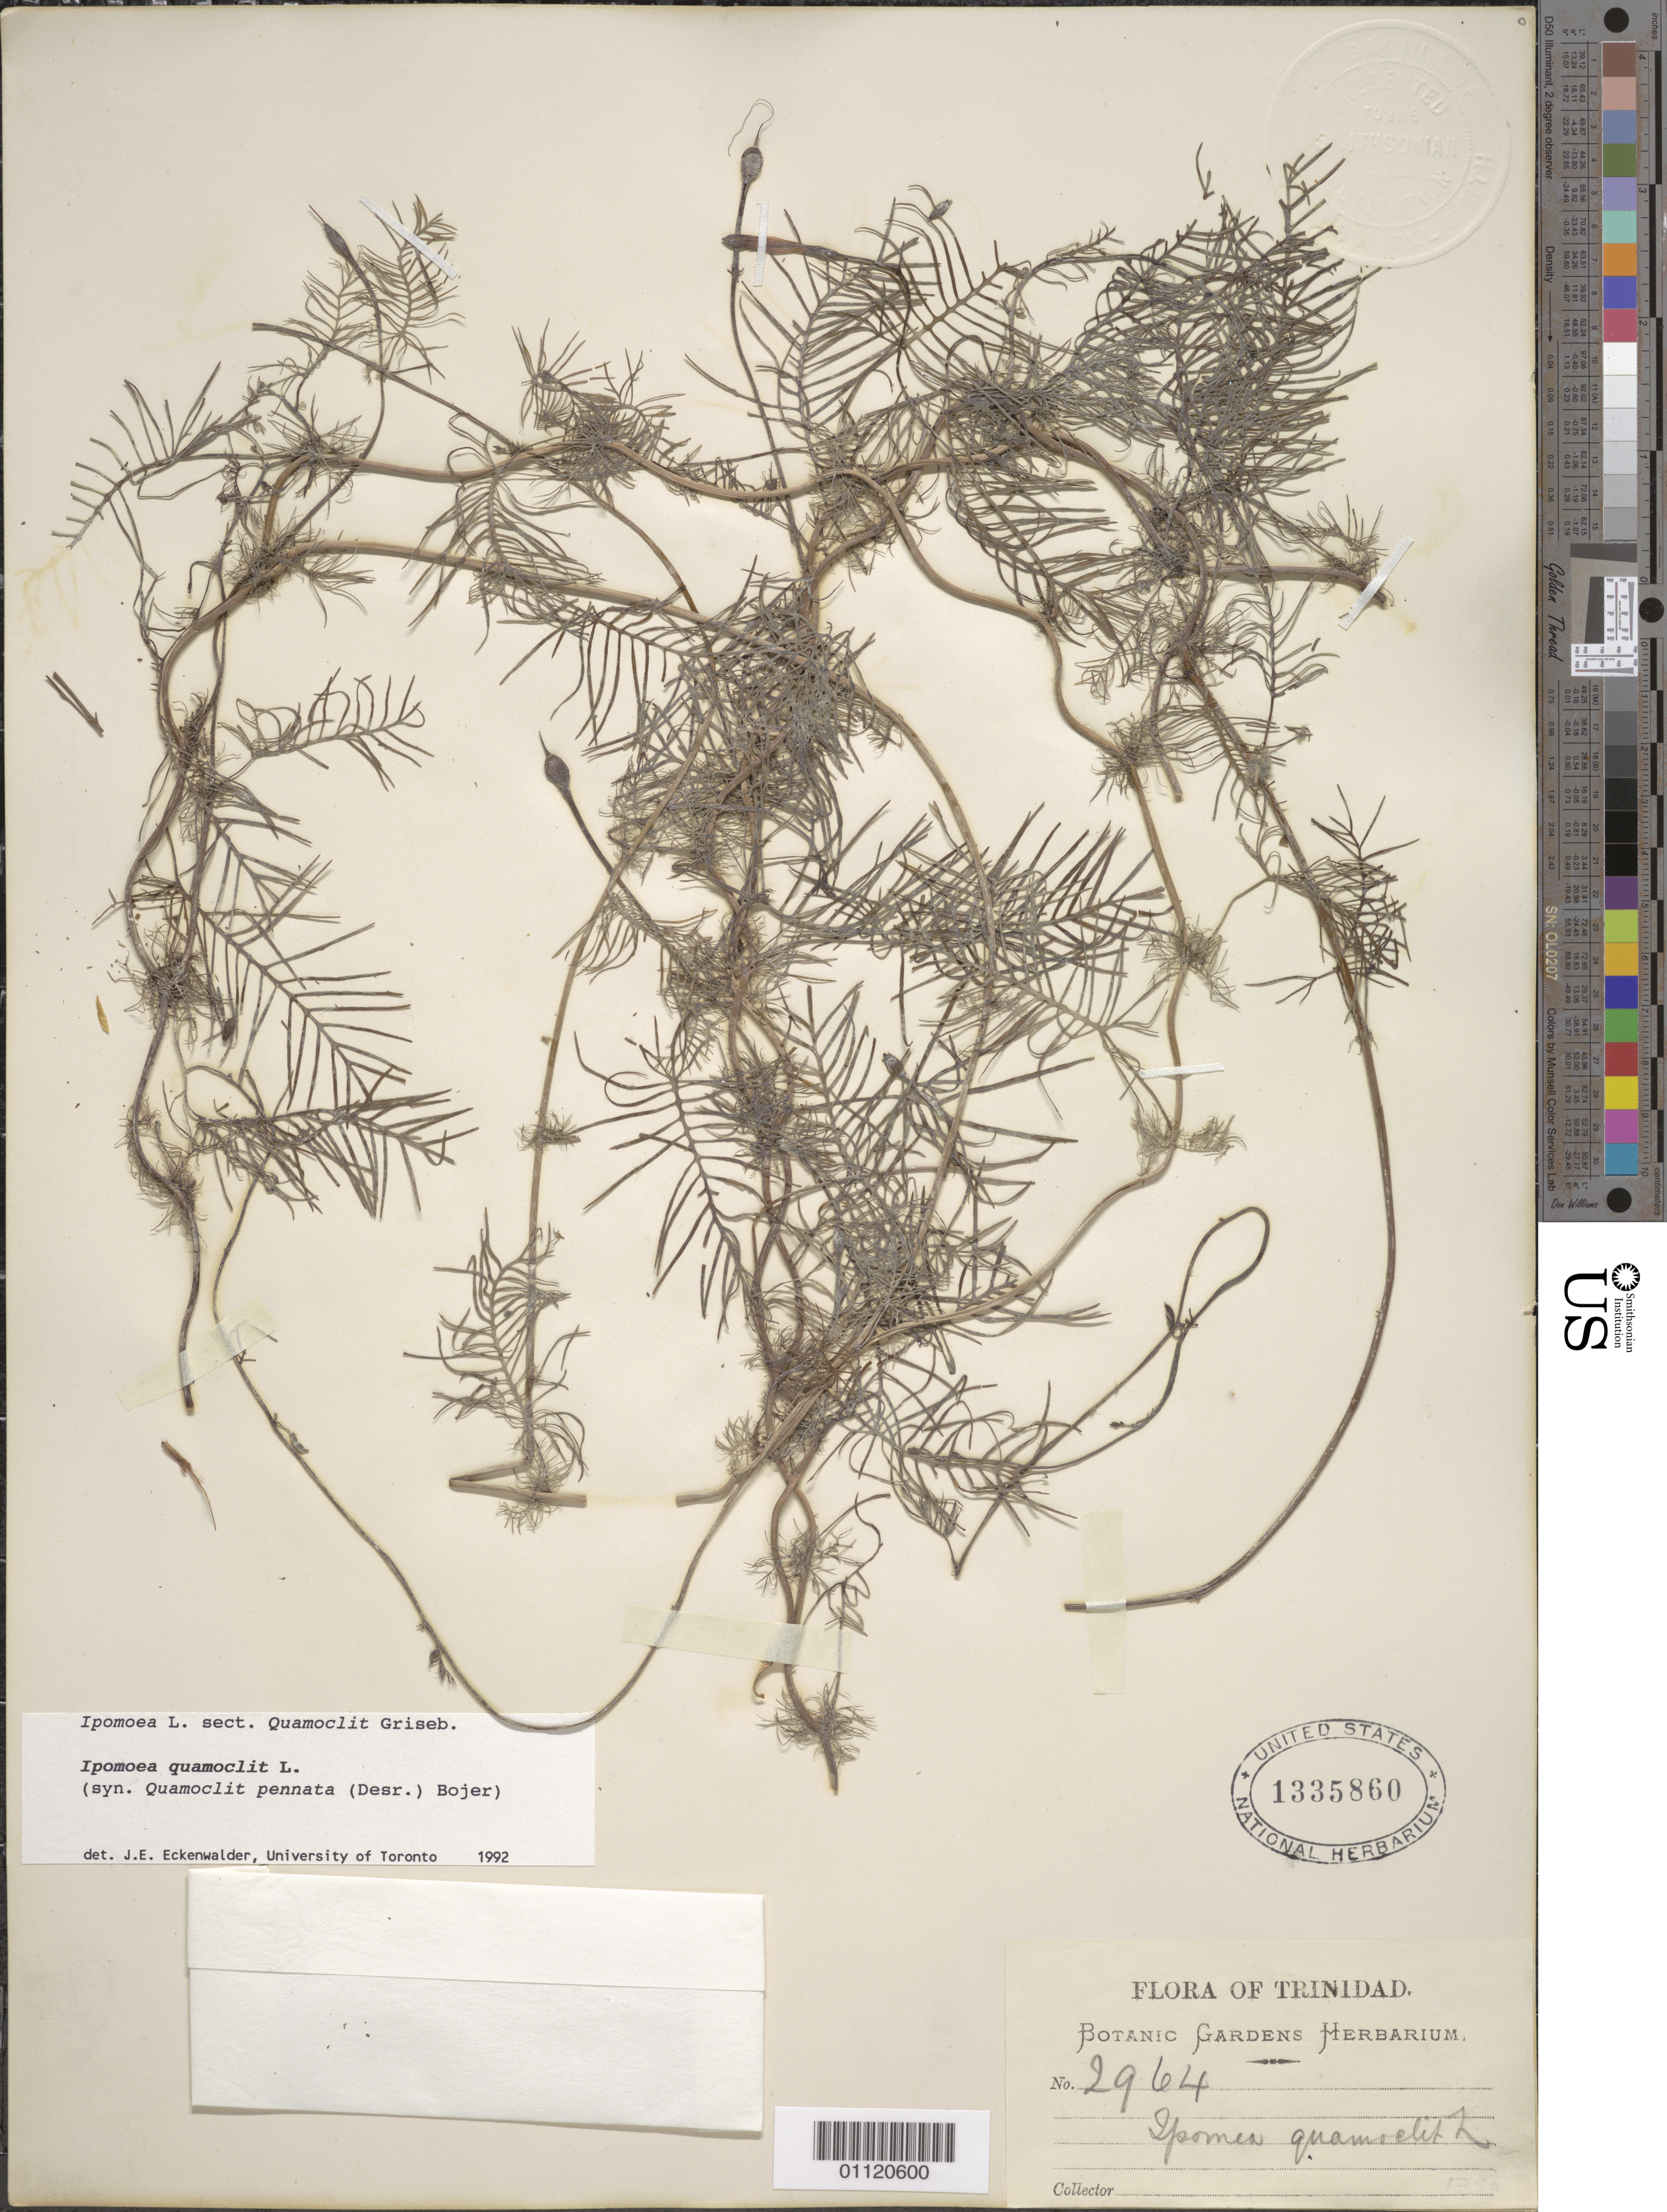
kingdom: Plantae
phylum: Tracheophyta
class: Magnoliopsida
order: Solanales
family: Convolvulaceae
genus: Ipomoea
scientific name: Ipomoea quamoclit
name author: L.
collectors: Botanic Gardens Herbarium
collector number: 2964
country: Trinidad and Tobago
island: Trinidad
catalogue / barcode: US 1335860